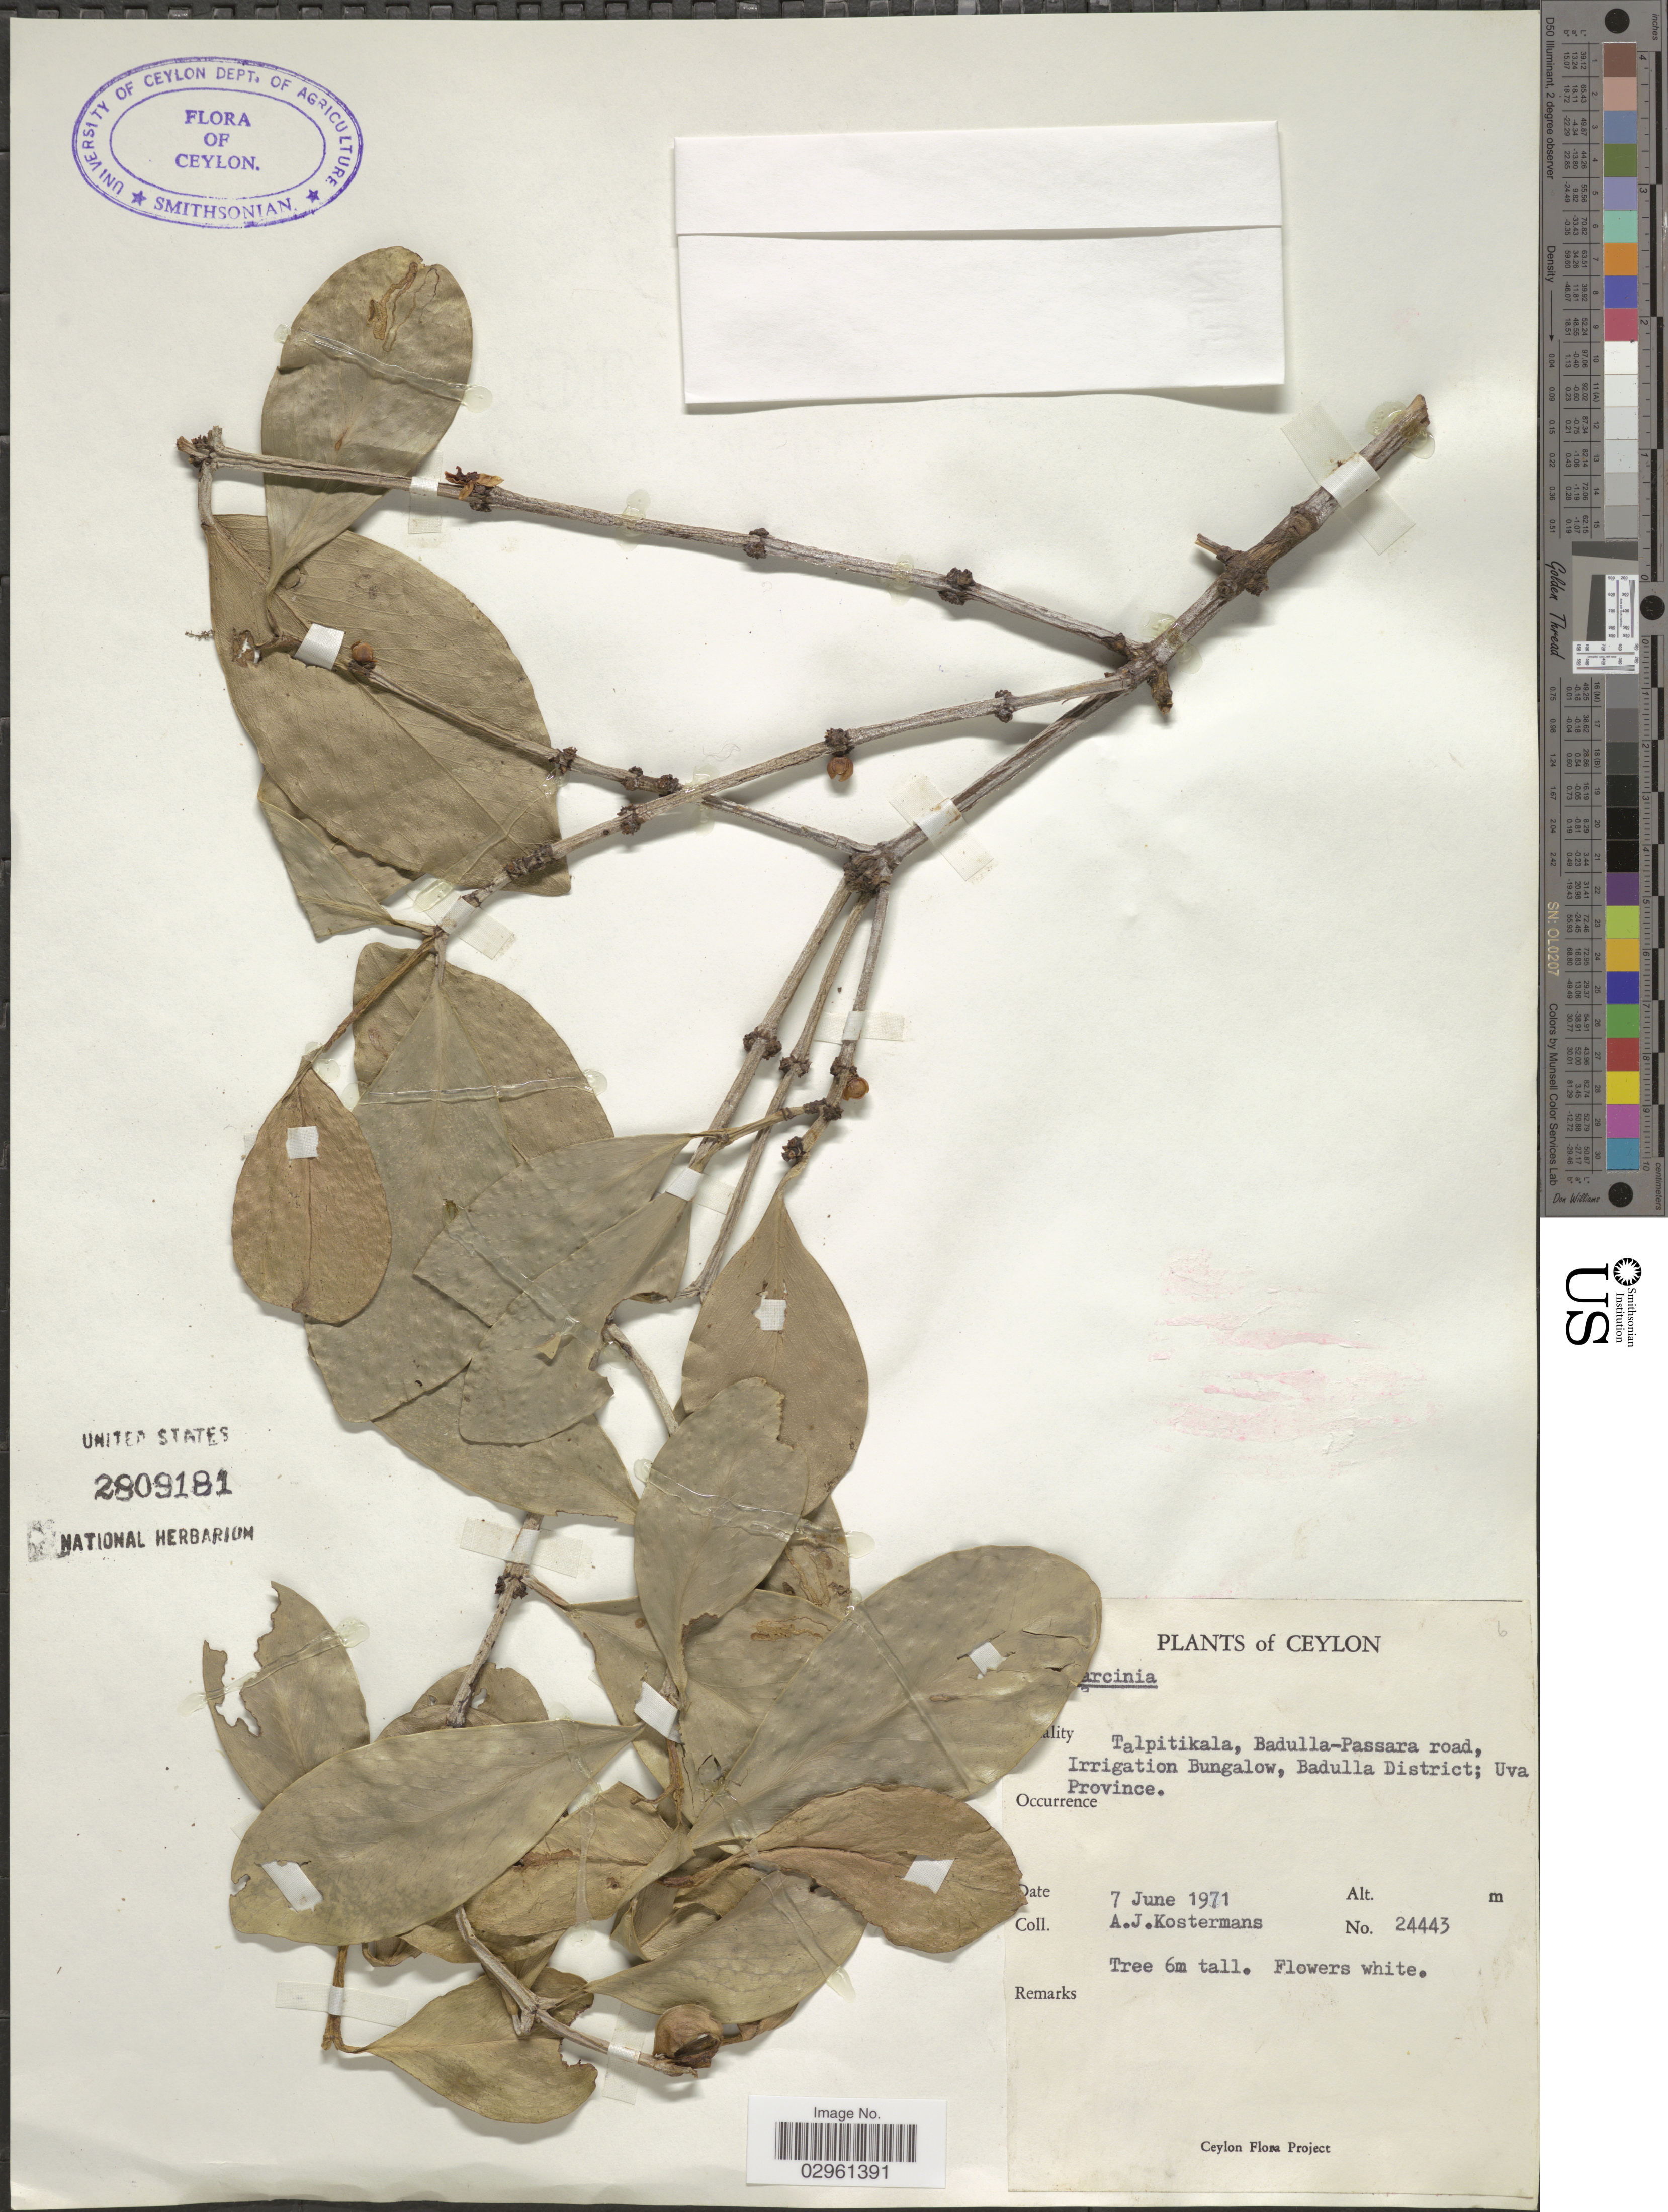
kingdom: Plantae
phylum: Tracheophyta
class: Magnoliopsida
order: Malpighiales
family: Clusiaceae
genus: Garcinia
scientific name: Garcinia sp.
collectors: A. J. G. Kostermans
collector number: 24443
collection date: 1971-06-07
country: Sri Lanka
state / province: Uva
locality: Ceylon. Talpitikala, Badulla-Passara road, Irrigation Bungalow, Badulla District.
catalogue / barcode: US 2809181